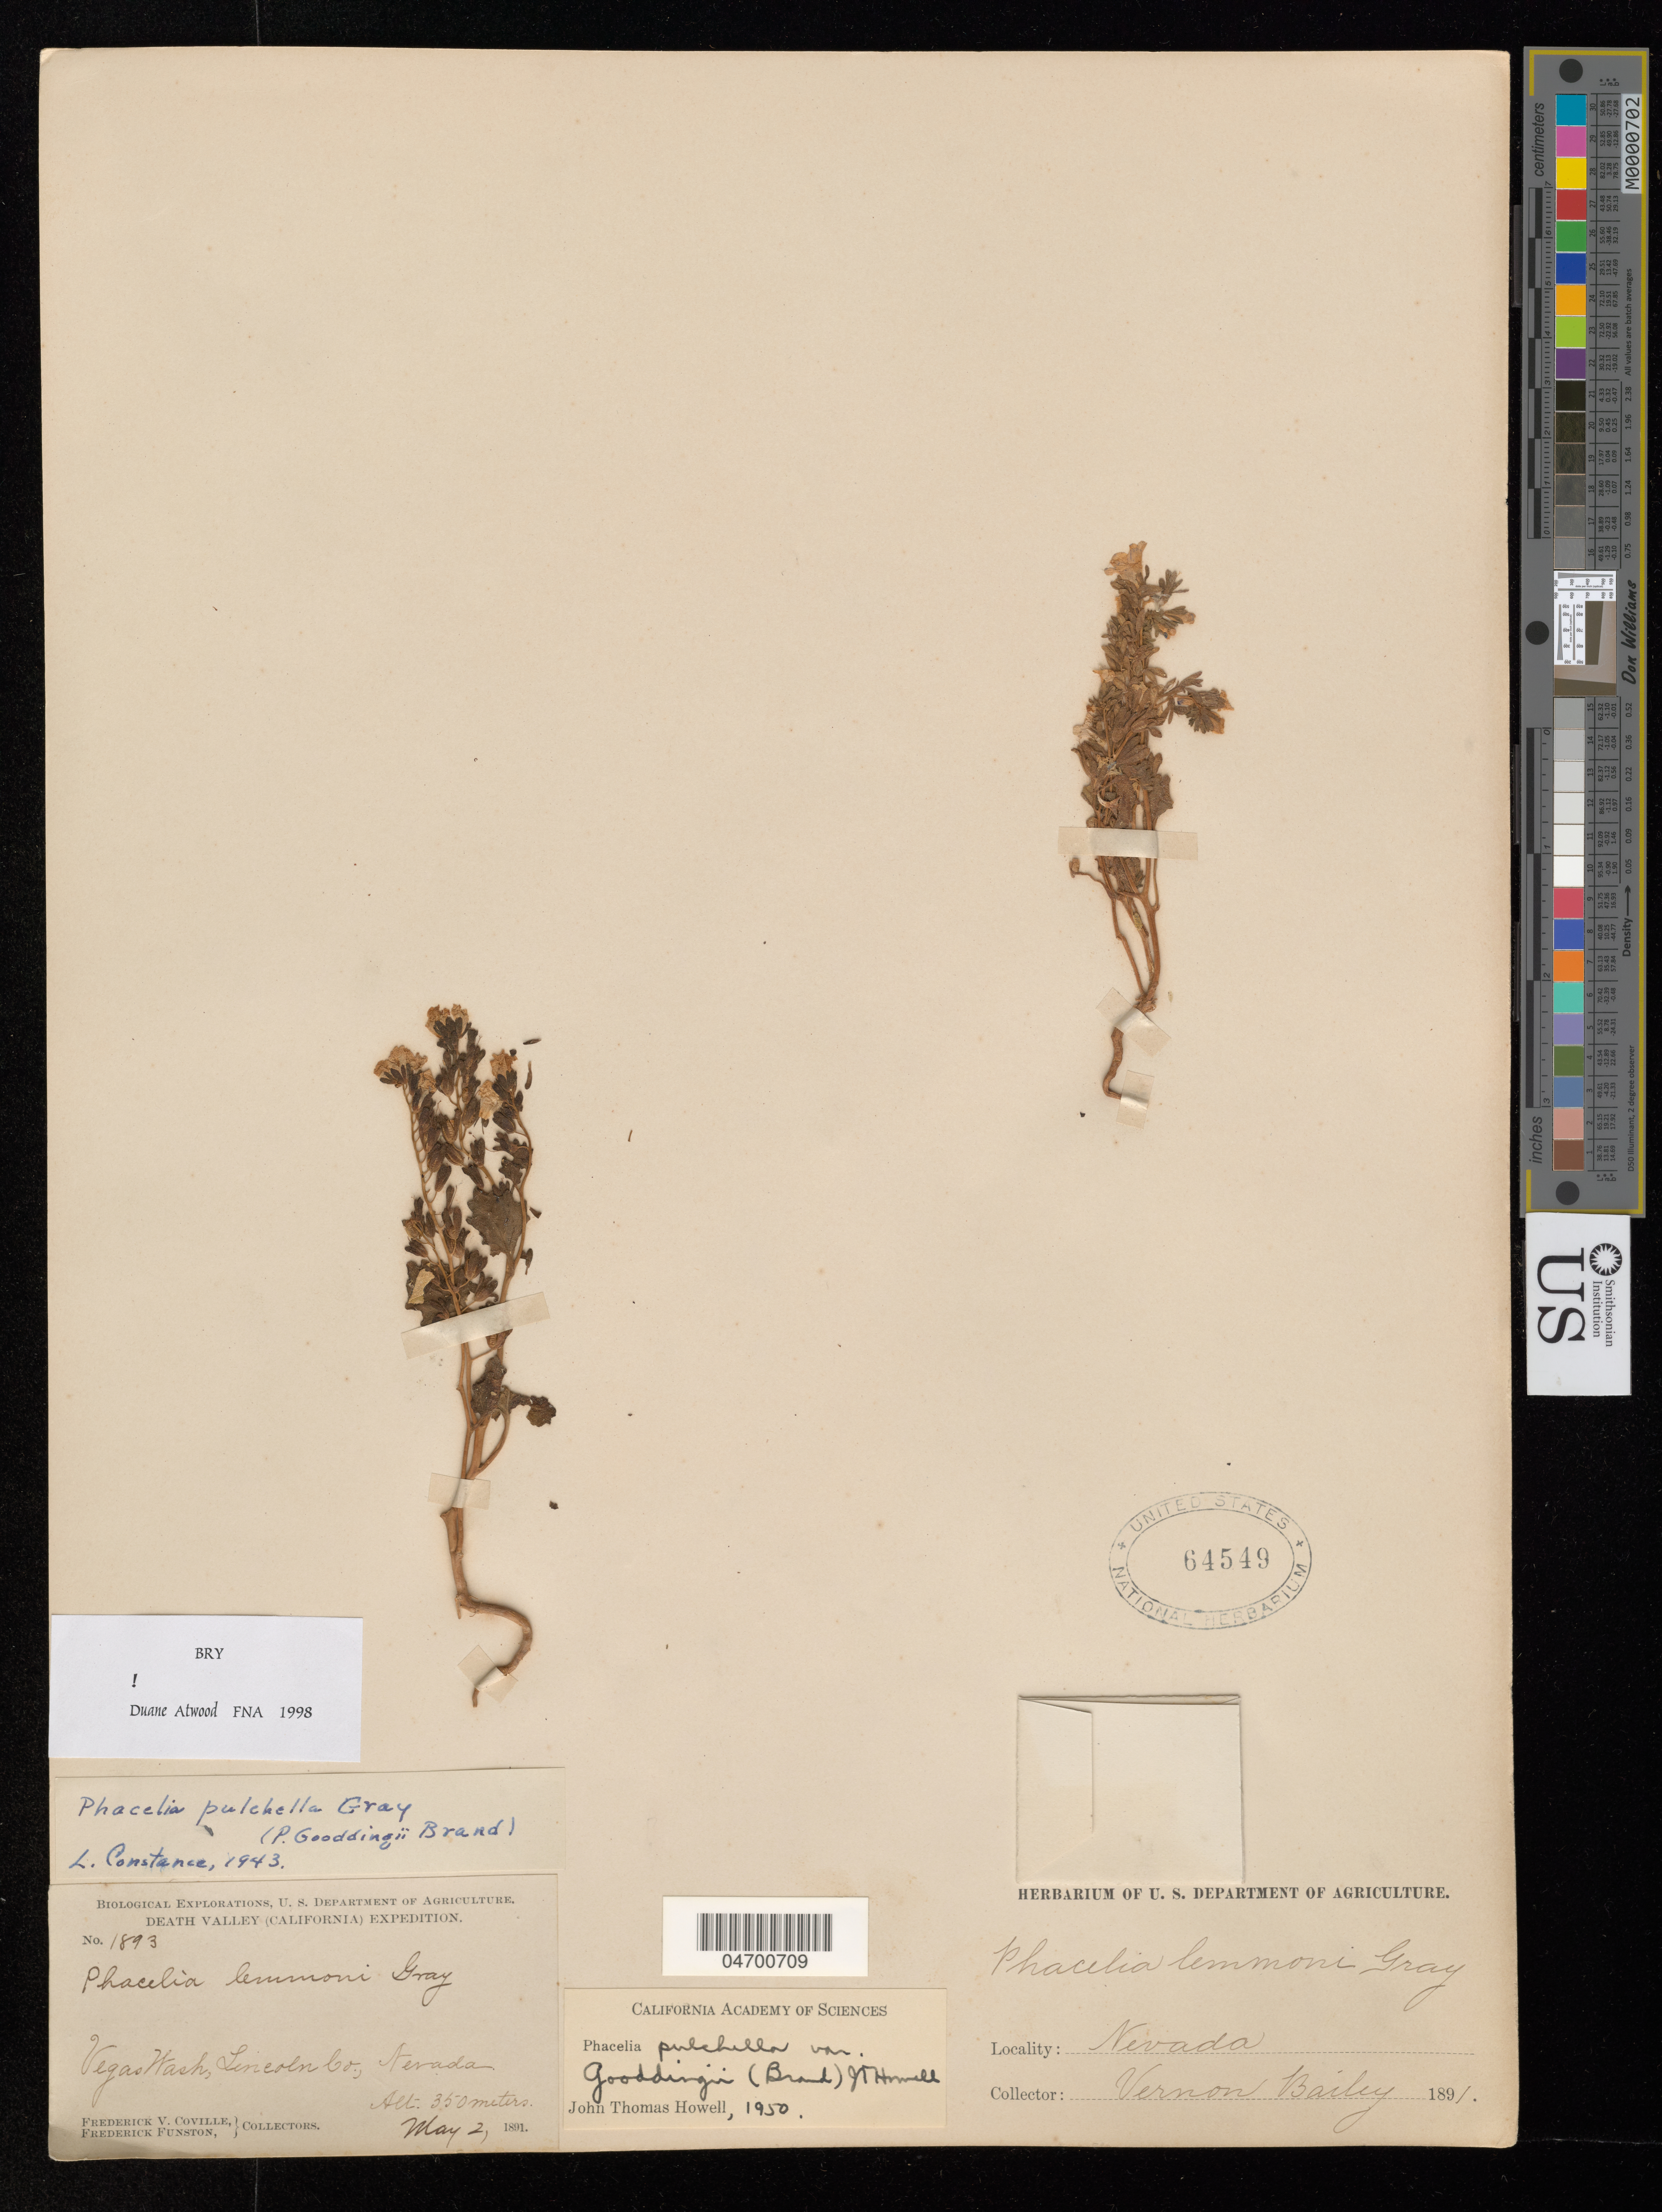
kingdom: Plantae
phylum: Tracheophyta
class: Magnoliopsida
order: Boraginales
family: Hydrophyllaceae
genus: Phacelia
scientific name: Phacelia pulchella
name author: A. Gray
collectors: F. V. Coville, F. Funston & V. O. Bailey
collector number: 1893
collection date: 1891-05-02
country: United States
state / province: Nevada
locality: Biological Explorations. Death Valley (California) Expedition. Vegas Wash, Lincoln Co.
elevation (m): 350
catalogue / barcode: US 64549